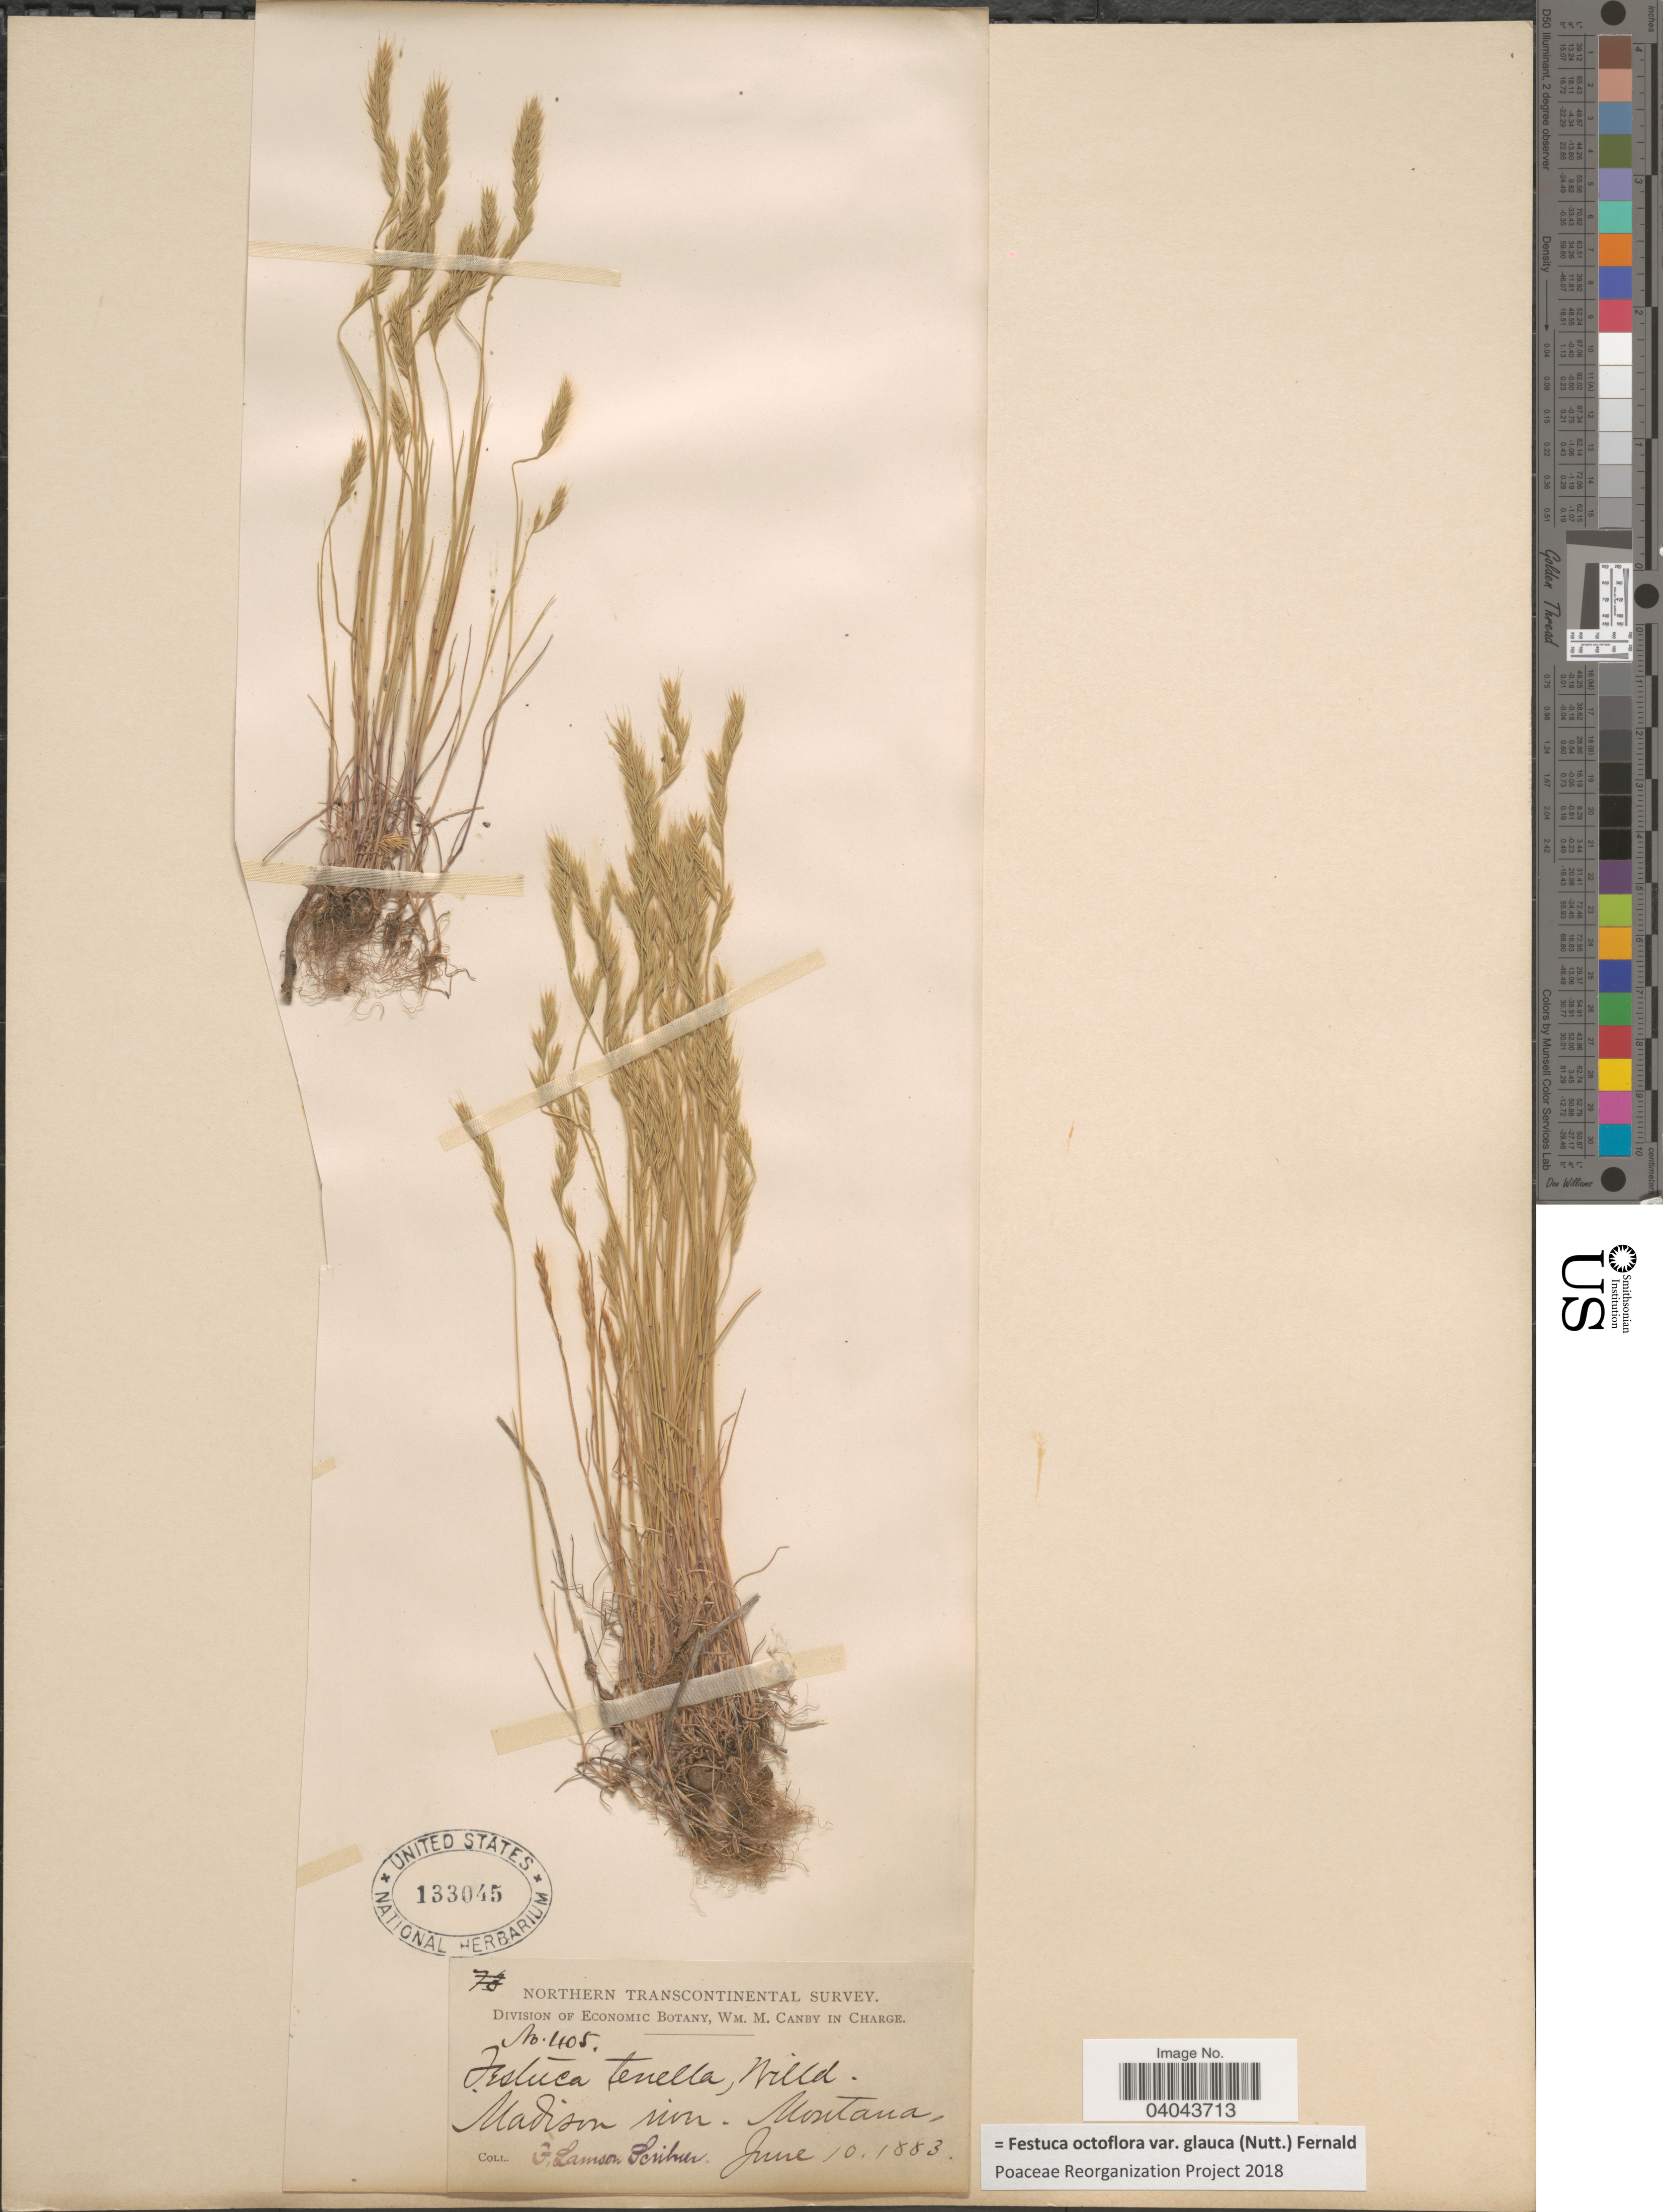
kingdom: Plantae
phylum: Tracheophyta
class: Liliopsida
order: Poales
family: Poaceae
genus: Festuca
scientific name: Festuca octoflora var. glauca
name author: (Nutt.) Fernald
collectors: F. Lamson-Scribner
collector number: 405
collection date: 1883-06-10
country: United States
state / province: Montana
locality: Madison river.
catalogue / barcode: US 133045